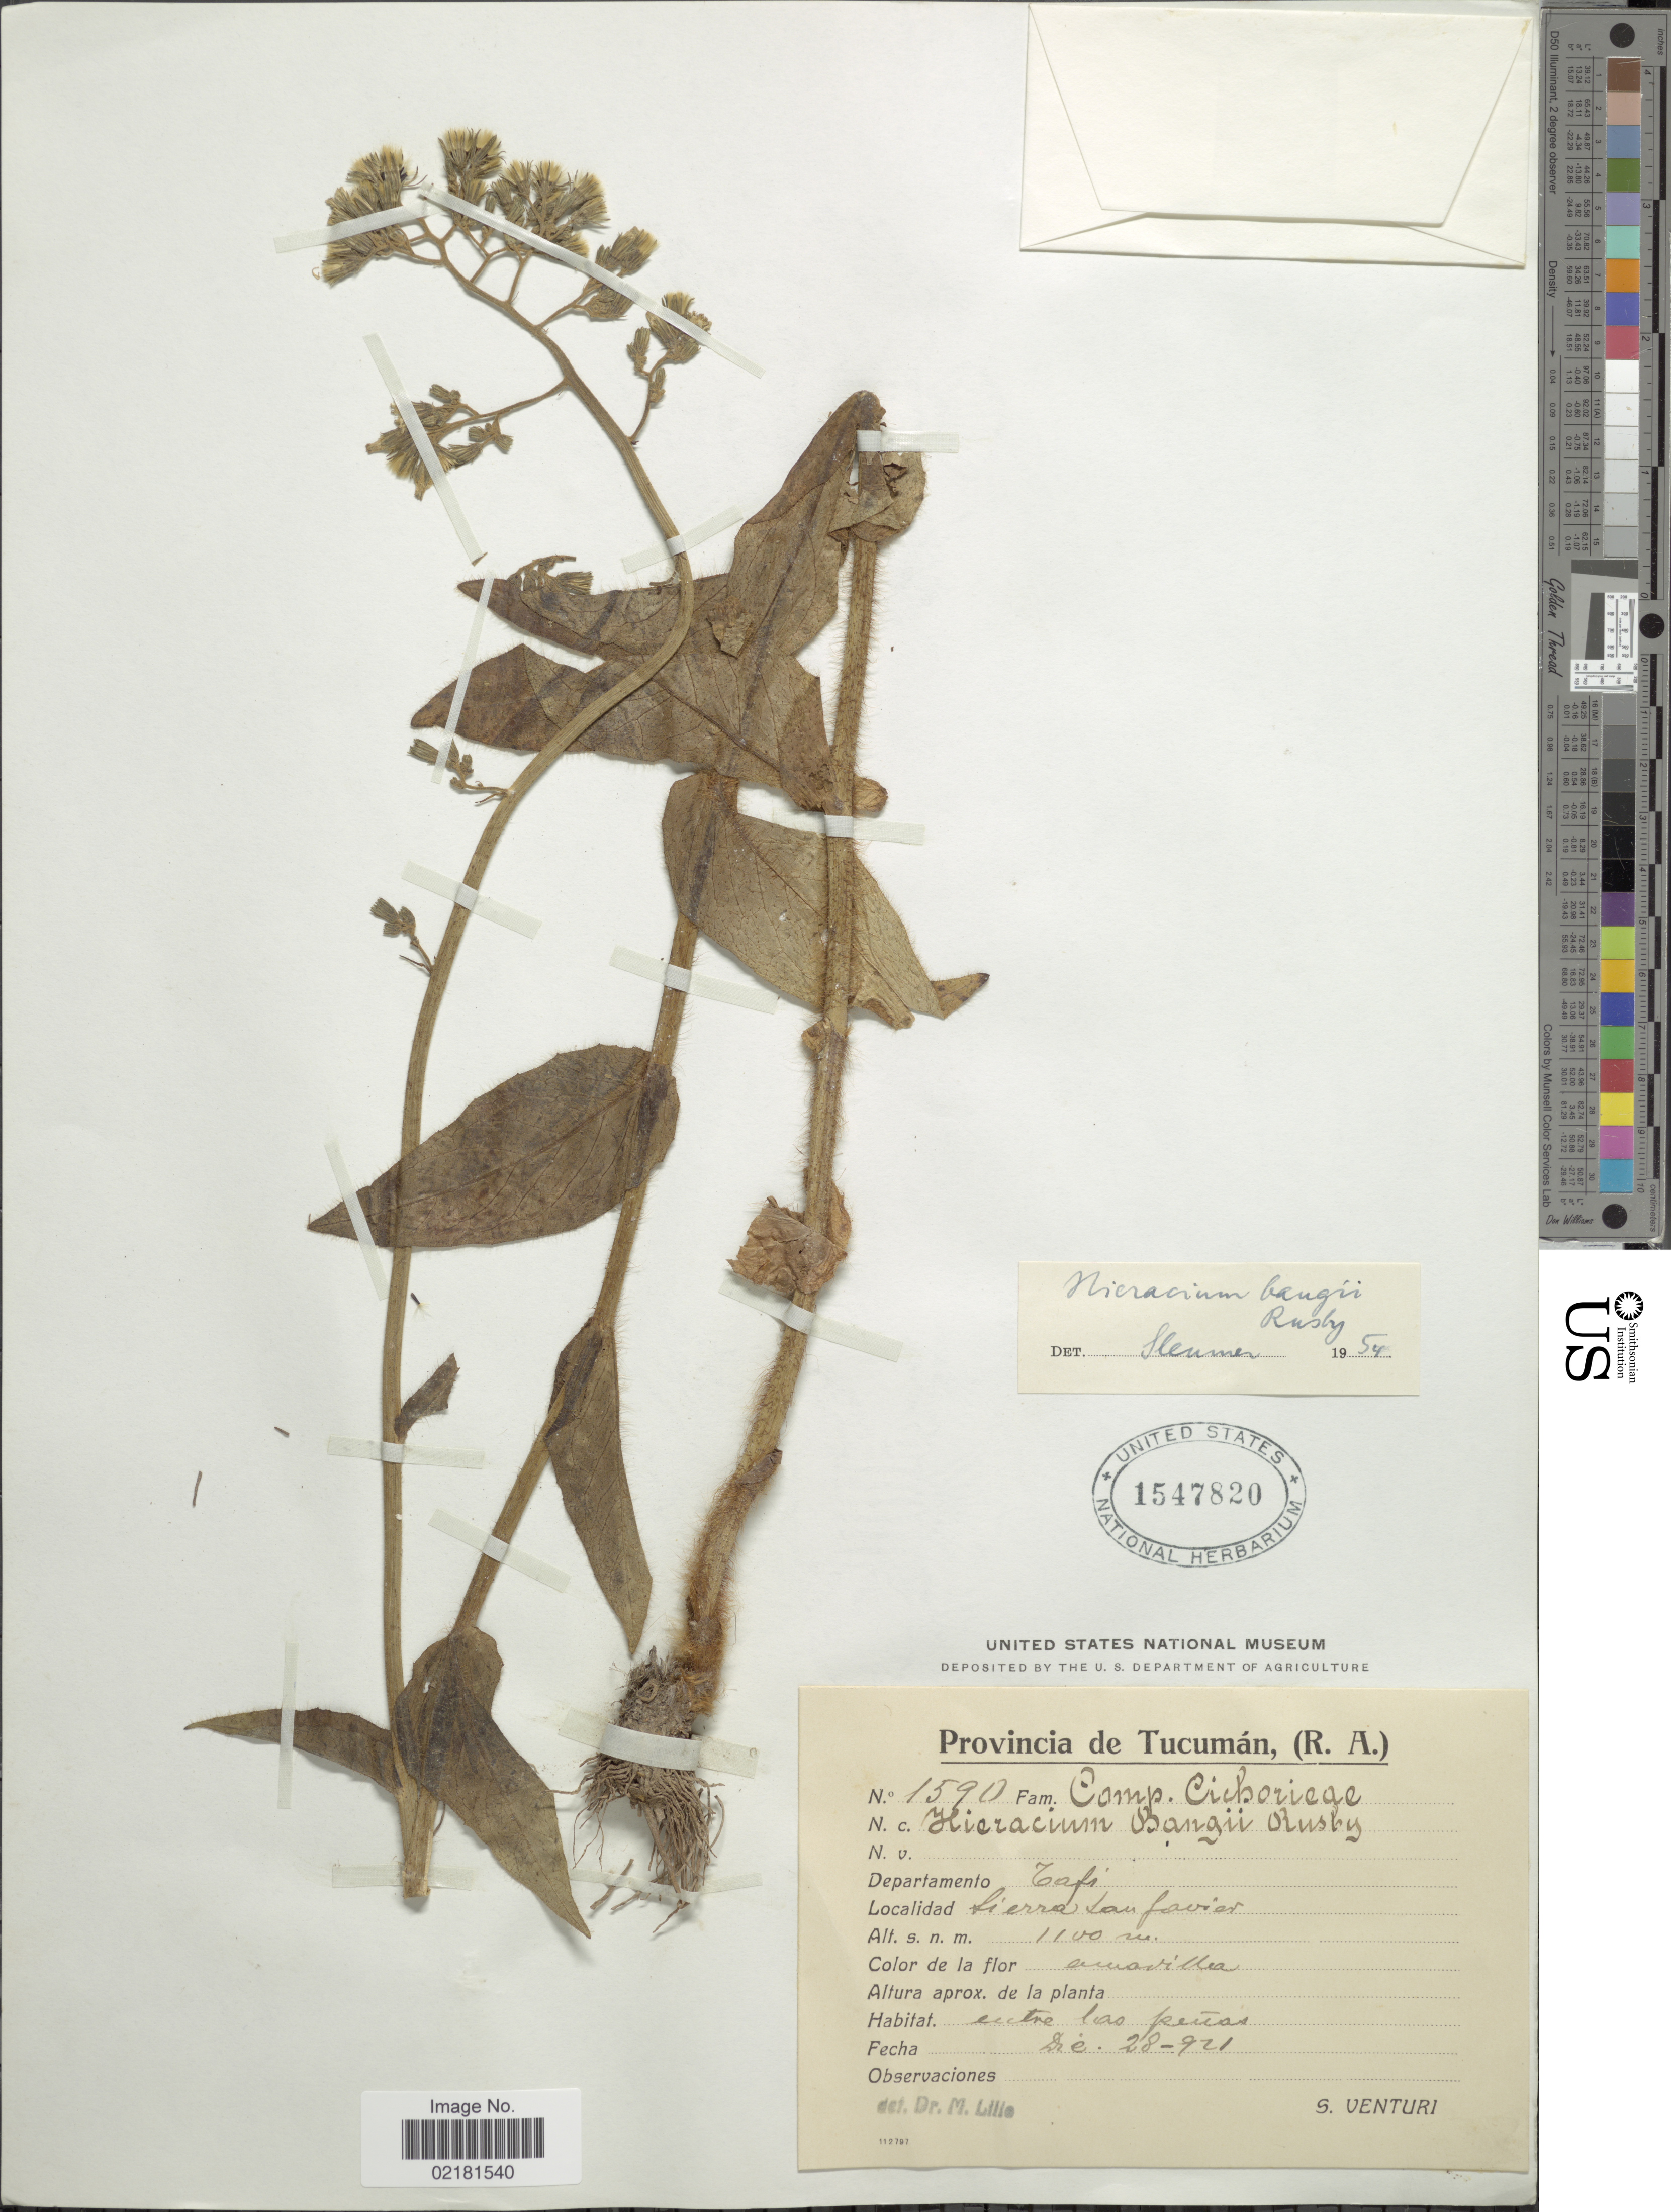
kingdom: Plantae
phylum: Tracheophyta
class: Magnoliopsida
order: Asterales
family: Asteraceae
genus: Hieracium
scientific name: Hieracium leptocephalum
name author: Benth.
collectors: S. Venturi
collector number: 1590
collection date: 1921-12-28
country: Argentina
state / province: Tucuman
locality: (R.A.), Departamento Tafi, Sierra San Javier.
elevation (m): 1100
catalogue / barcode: US 1547820